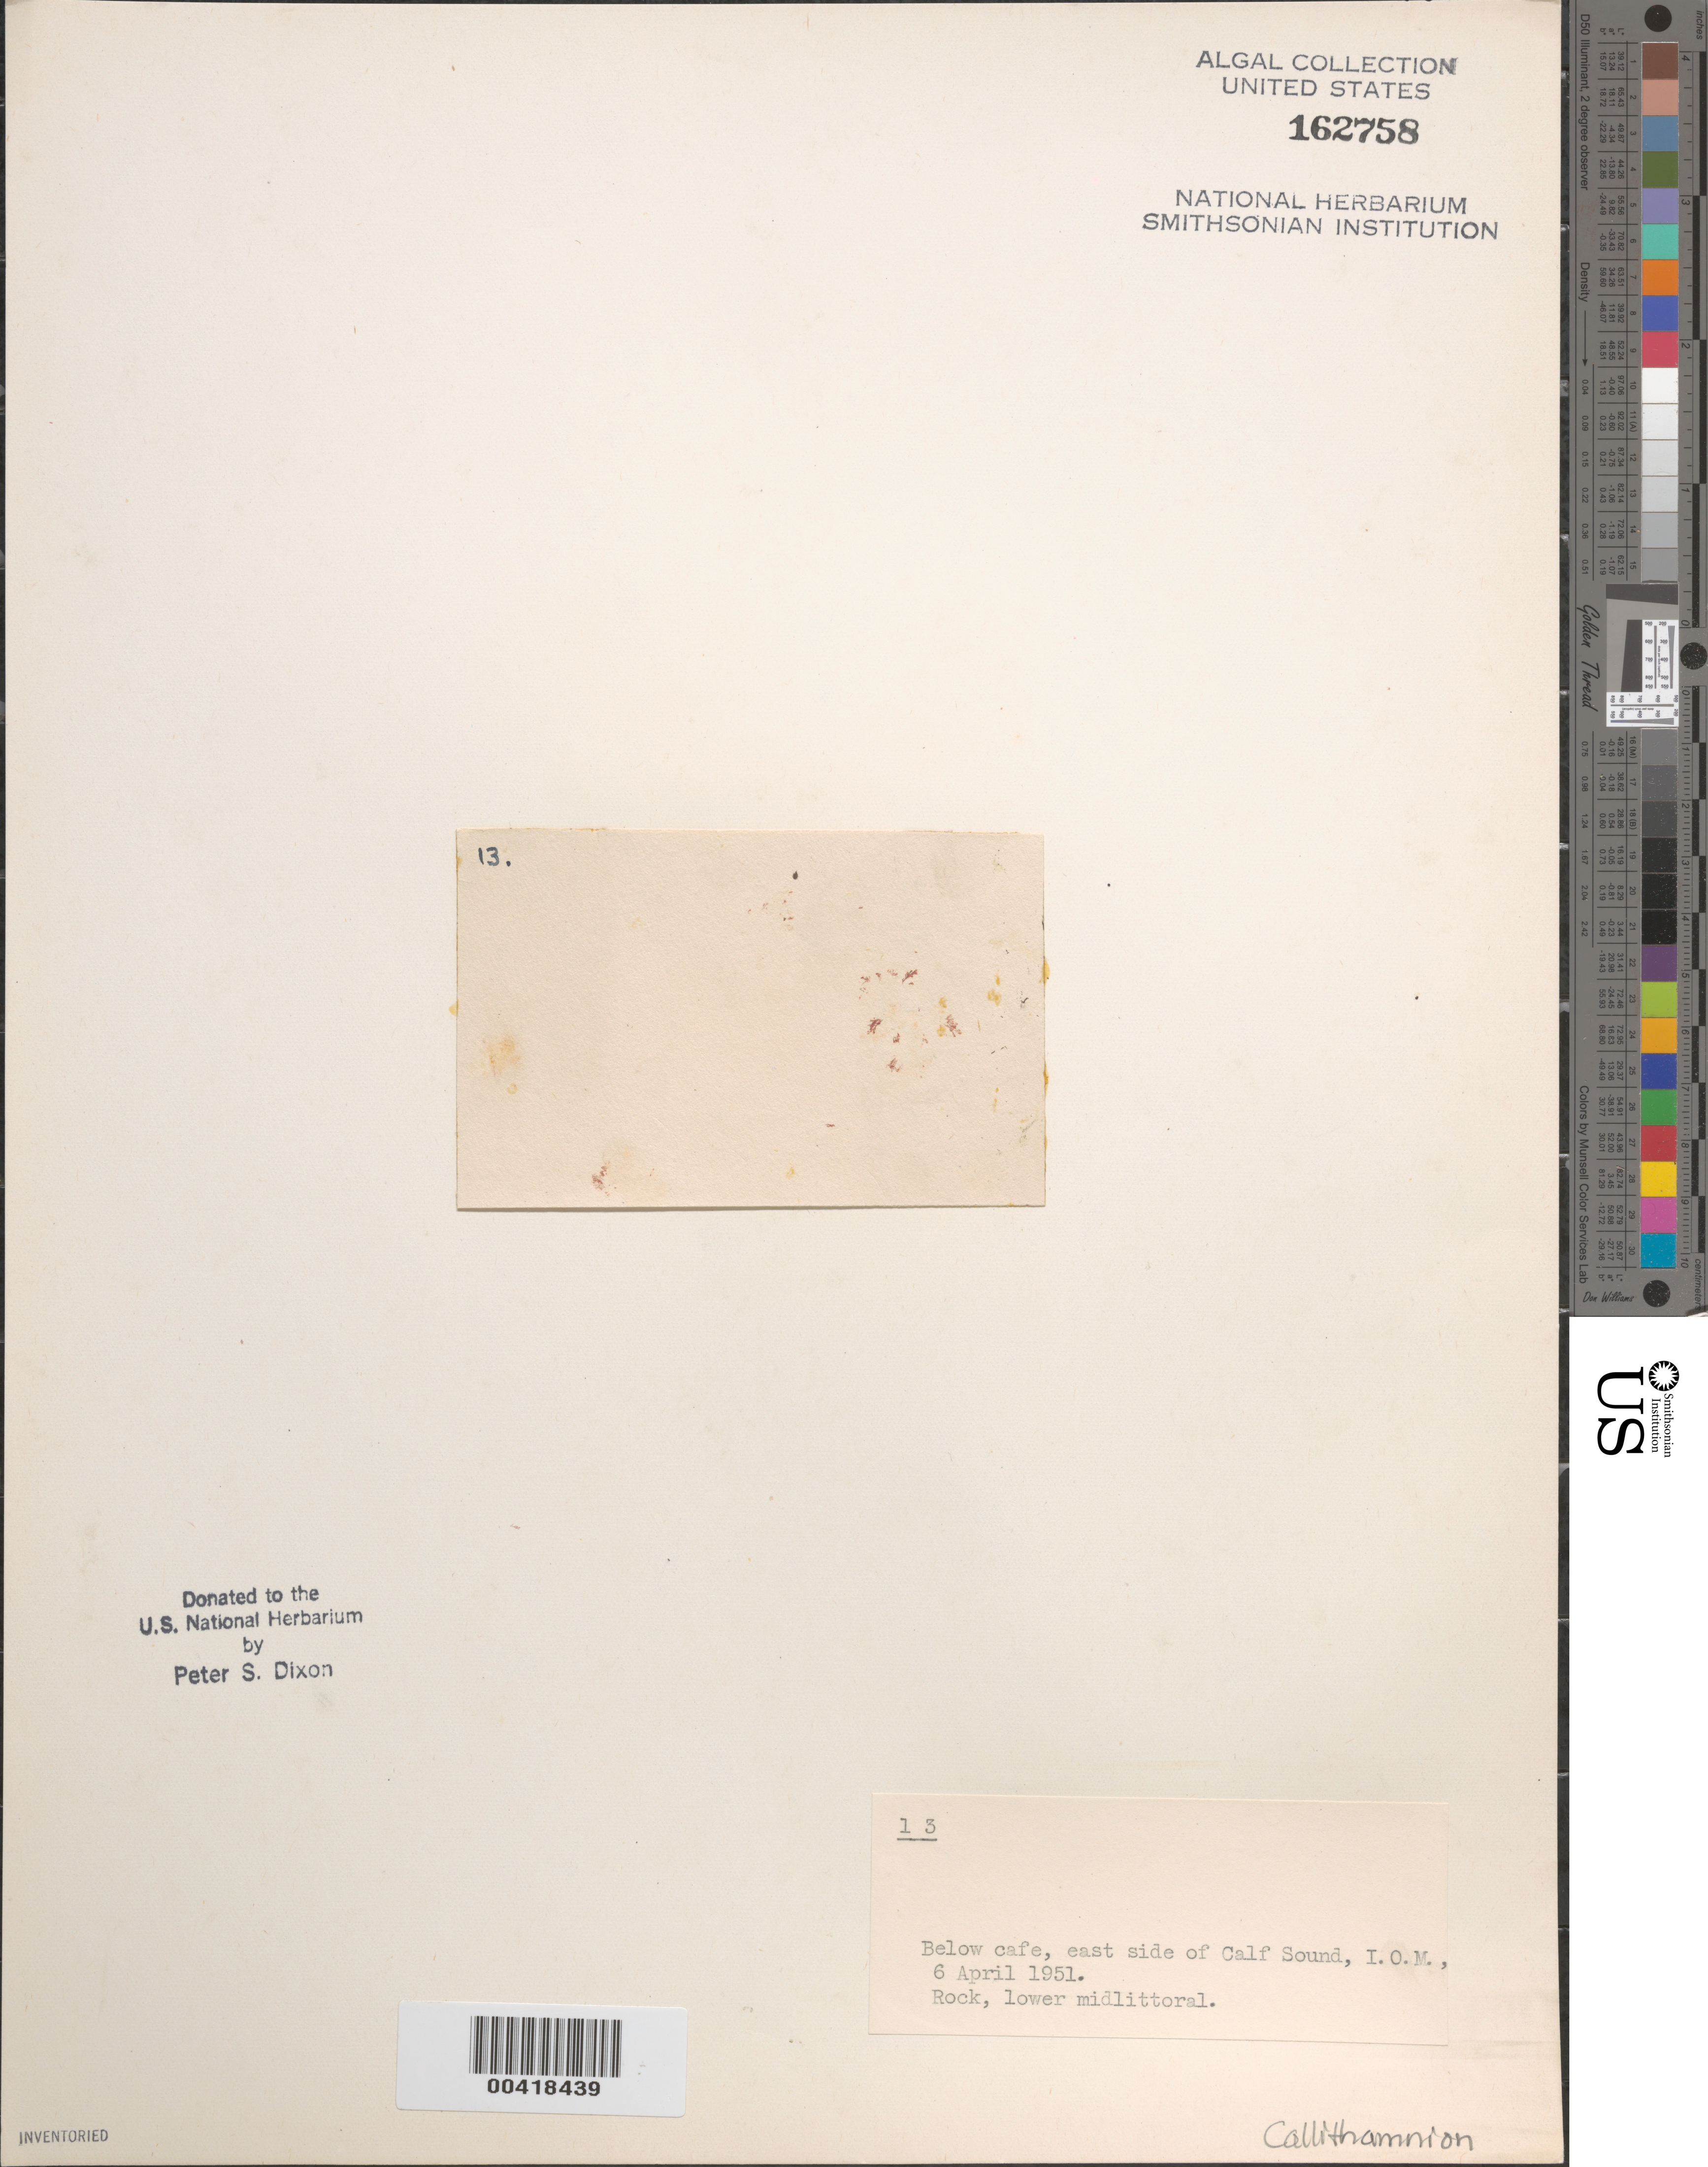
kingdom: Plantae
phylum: Rhodophyta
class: Florideophyceae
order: Ceramiales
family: Callithamniaceae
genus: Callithamnion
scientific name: Callithamnion sp.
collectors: P. S. Dixon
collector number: PSD 13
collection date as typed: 06 Apr 1951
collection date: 1951-04-06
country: United Kingdom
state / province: England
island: Isle of Man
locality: Calf Sound, east side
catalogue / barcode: US 162758